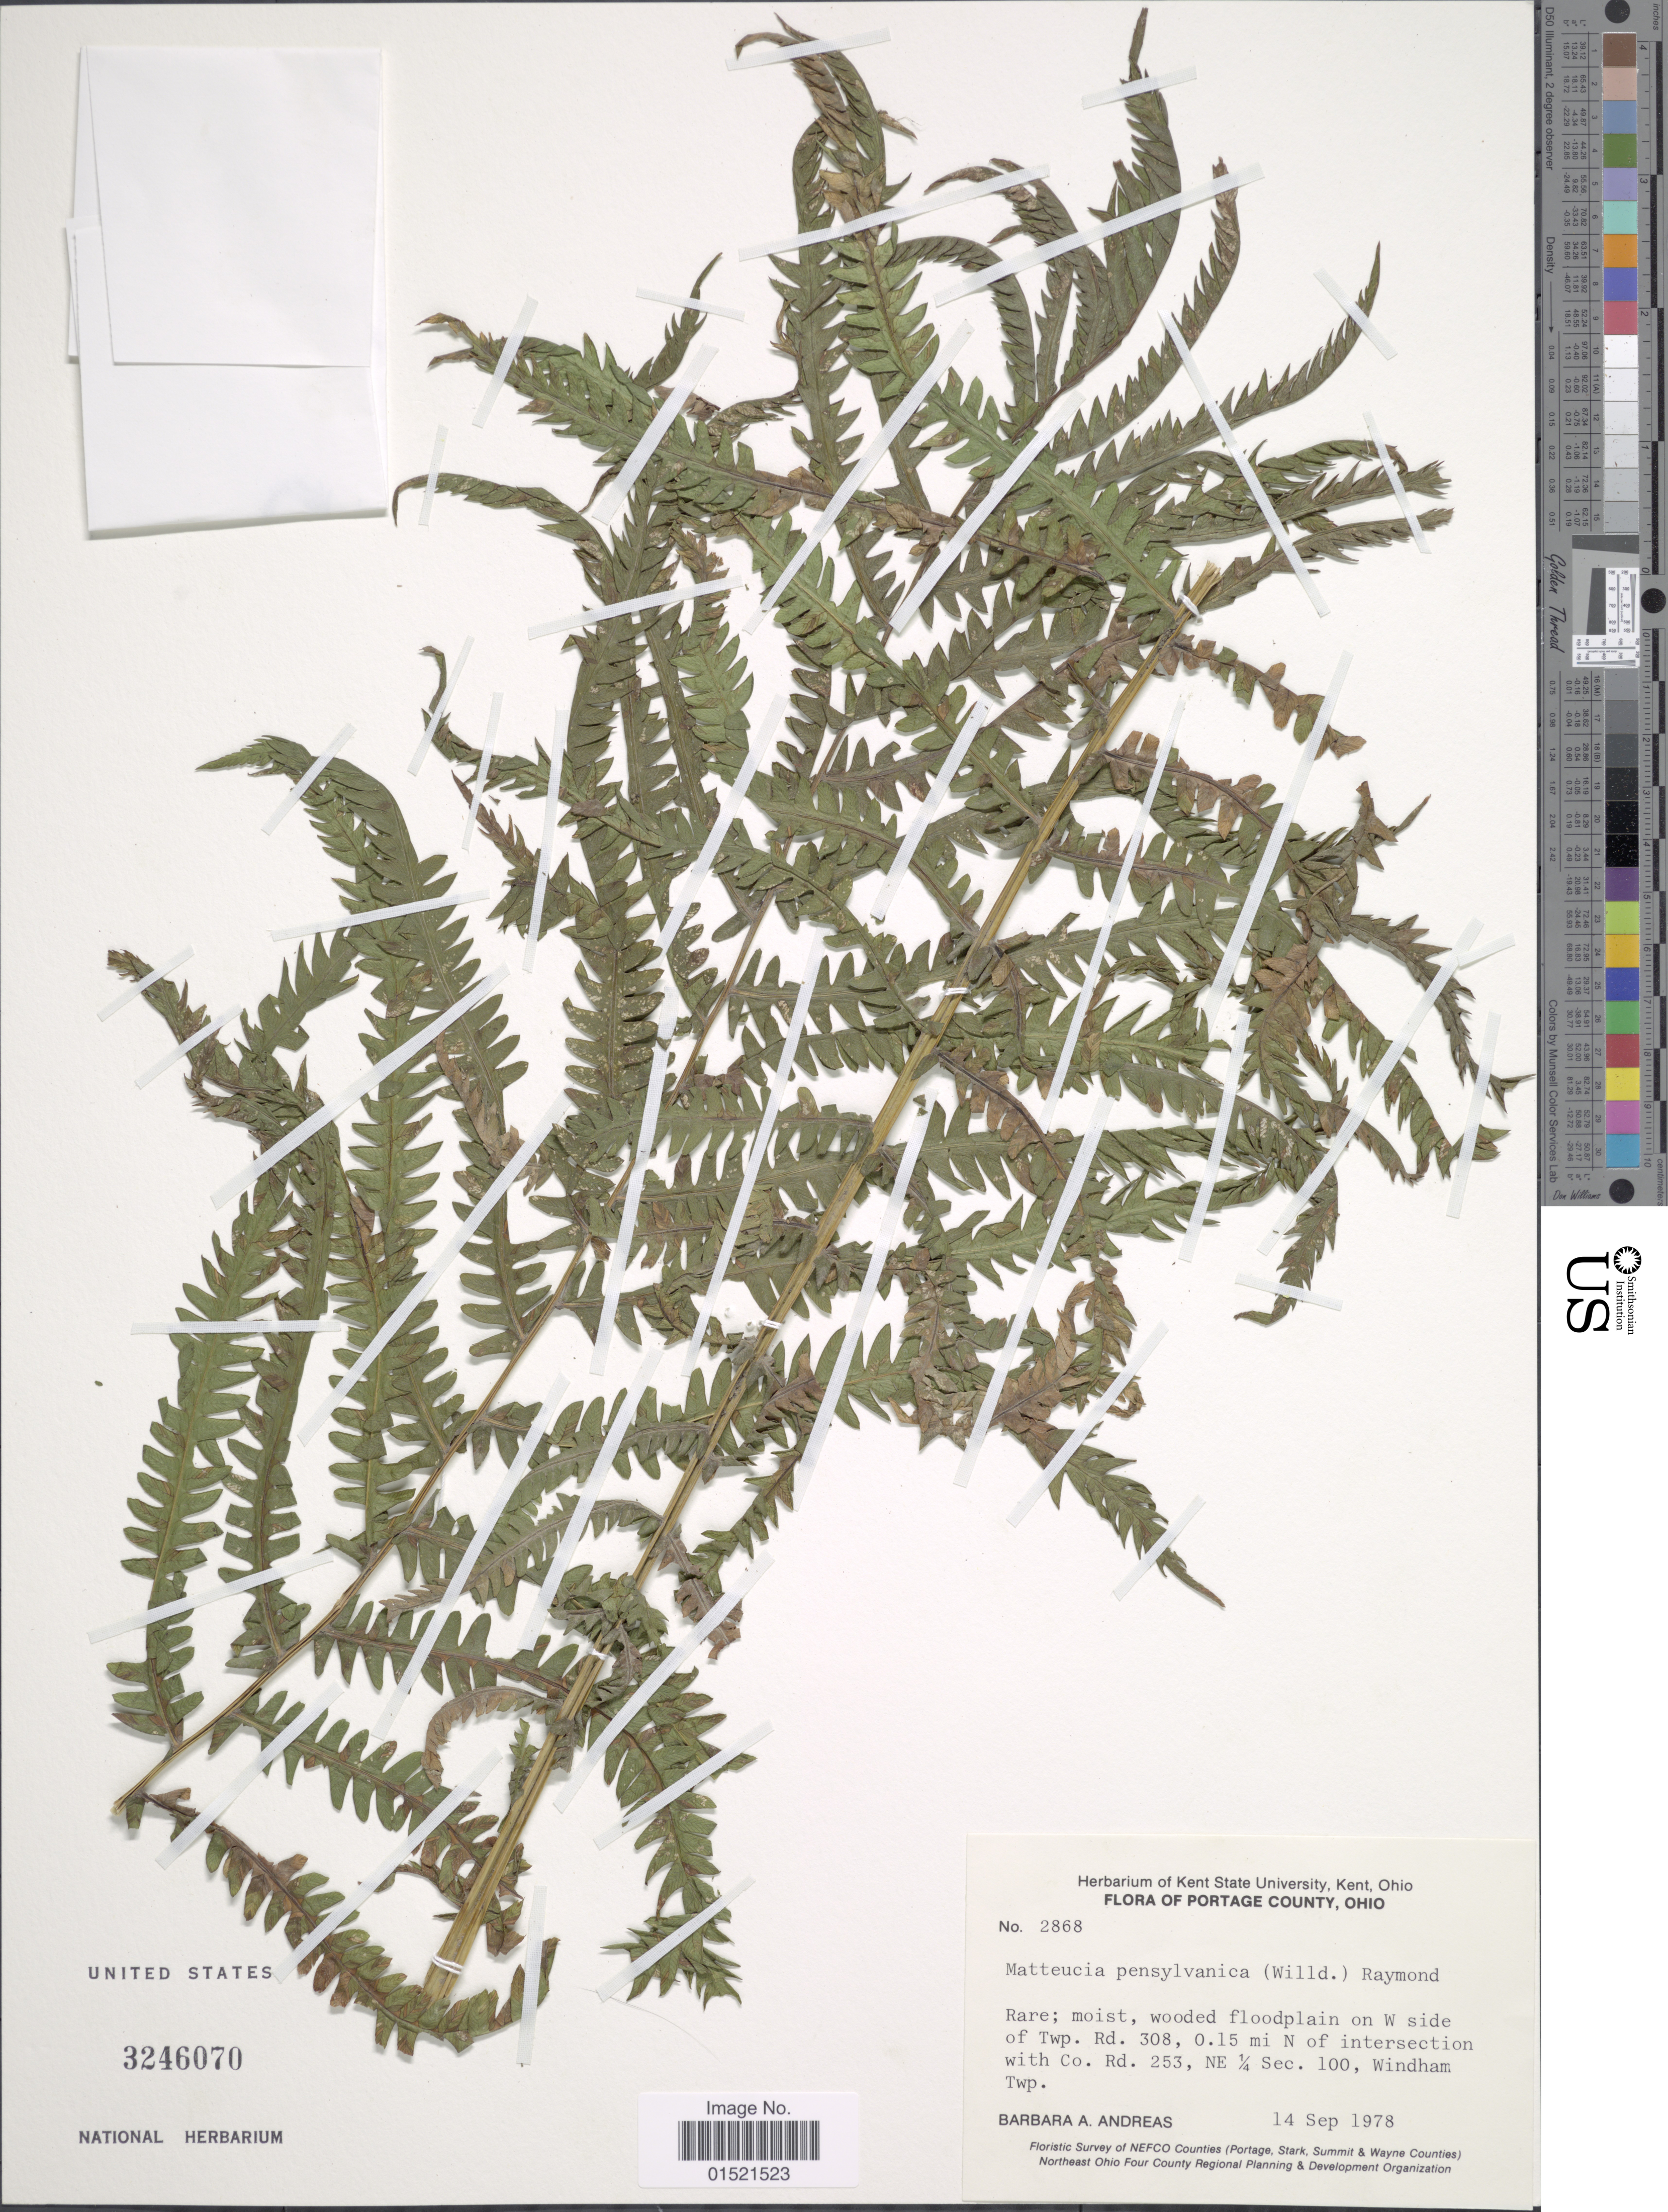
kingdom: Plantae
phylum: Tracheophyta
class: Polypodiopsida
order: Polypodiales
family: Onocleaceae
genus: Matteuccia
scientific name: Matteuccia struthiopteris var. pensylvanica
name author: (Willd.) C.V. Morton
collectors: B. A. Andreas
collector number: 2868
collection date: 1978-09-14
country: United States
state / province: Ohio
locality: Potage County, wooded floodplain on W side of Twp. Rd. 308, 0.15 mi N of intersection with co. Rd. 253, NE ¼ Sec. 100, Windham Twp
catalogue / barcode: US 3246070